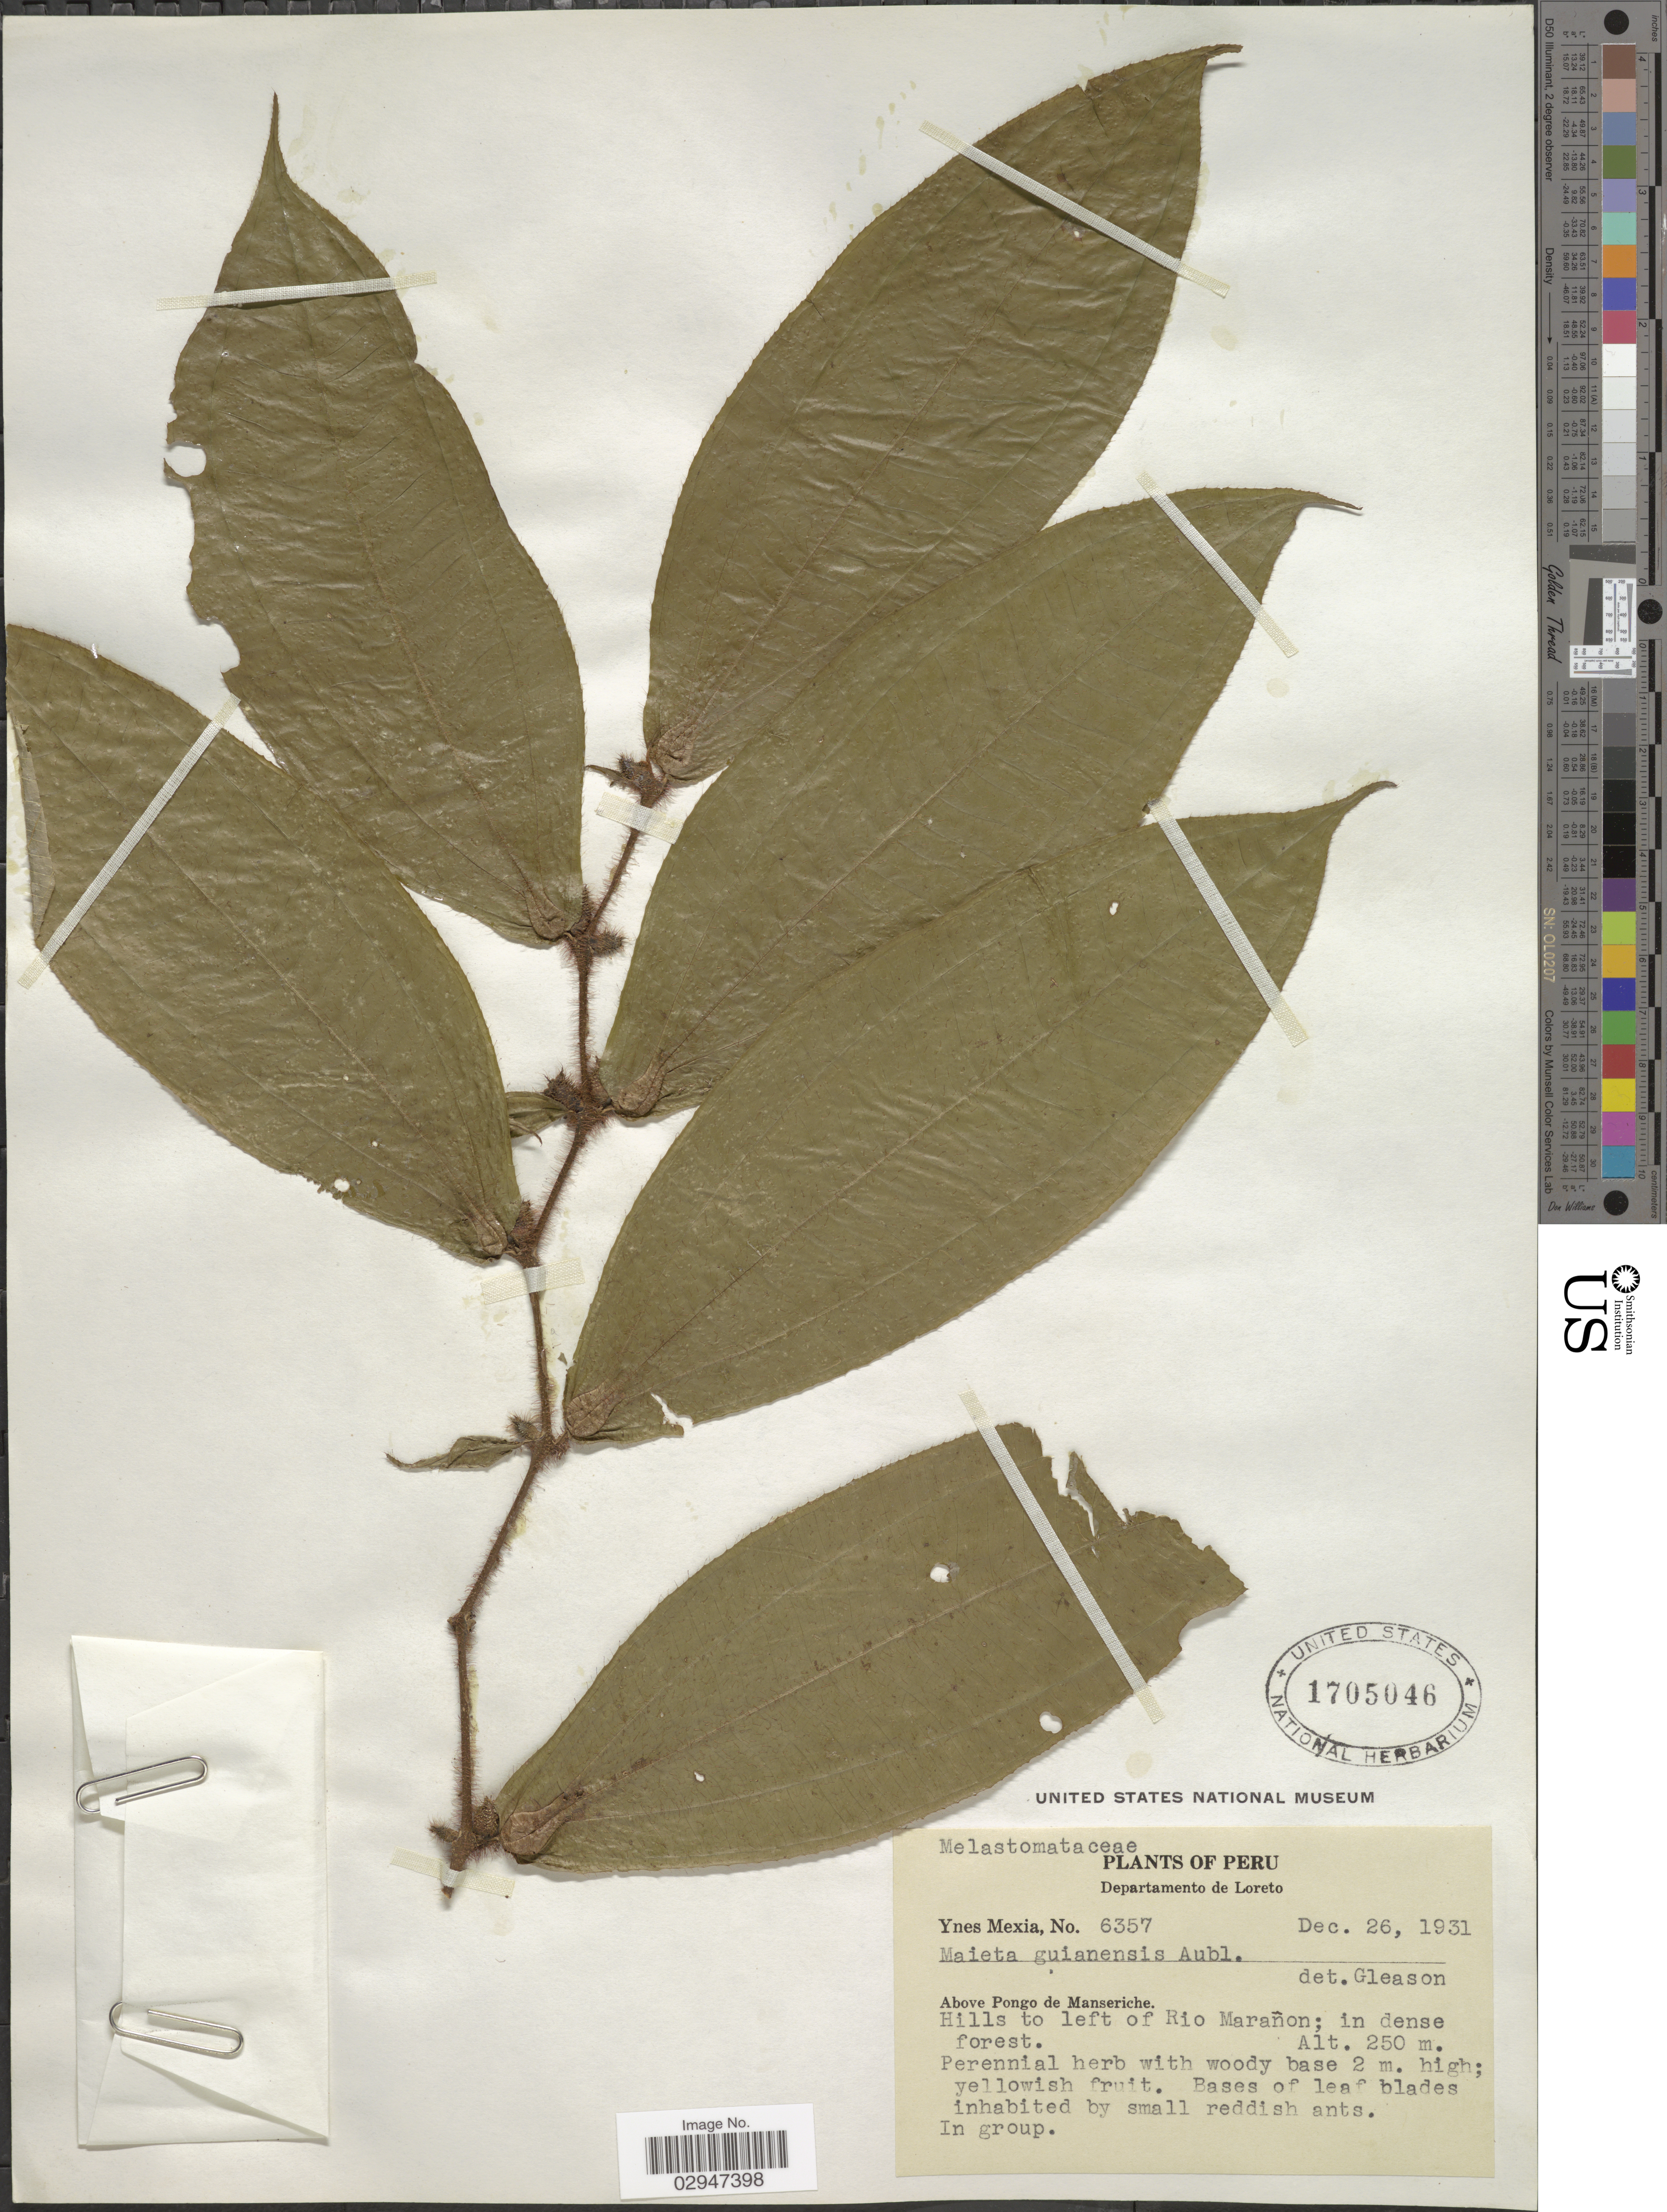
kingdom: Plantae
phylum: Tracheophyta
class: Magnoliopsida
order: Myrtales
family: Melastomataceae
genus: Maieta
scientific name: Maieta guianensis var. guianensis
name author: Aubl.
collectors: Y. Mexia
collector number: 6357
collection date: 1931-12-26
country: Peru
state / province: Loreto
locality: Departamento de Loreto. Above Pongo de Manseriche. Hills to left of Rio Marañon.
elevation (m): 250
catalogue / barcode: US 1705046